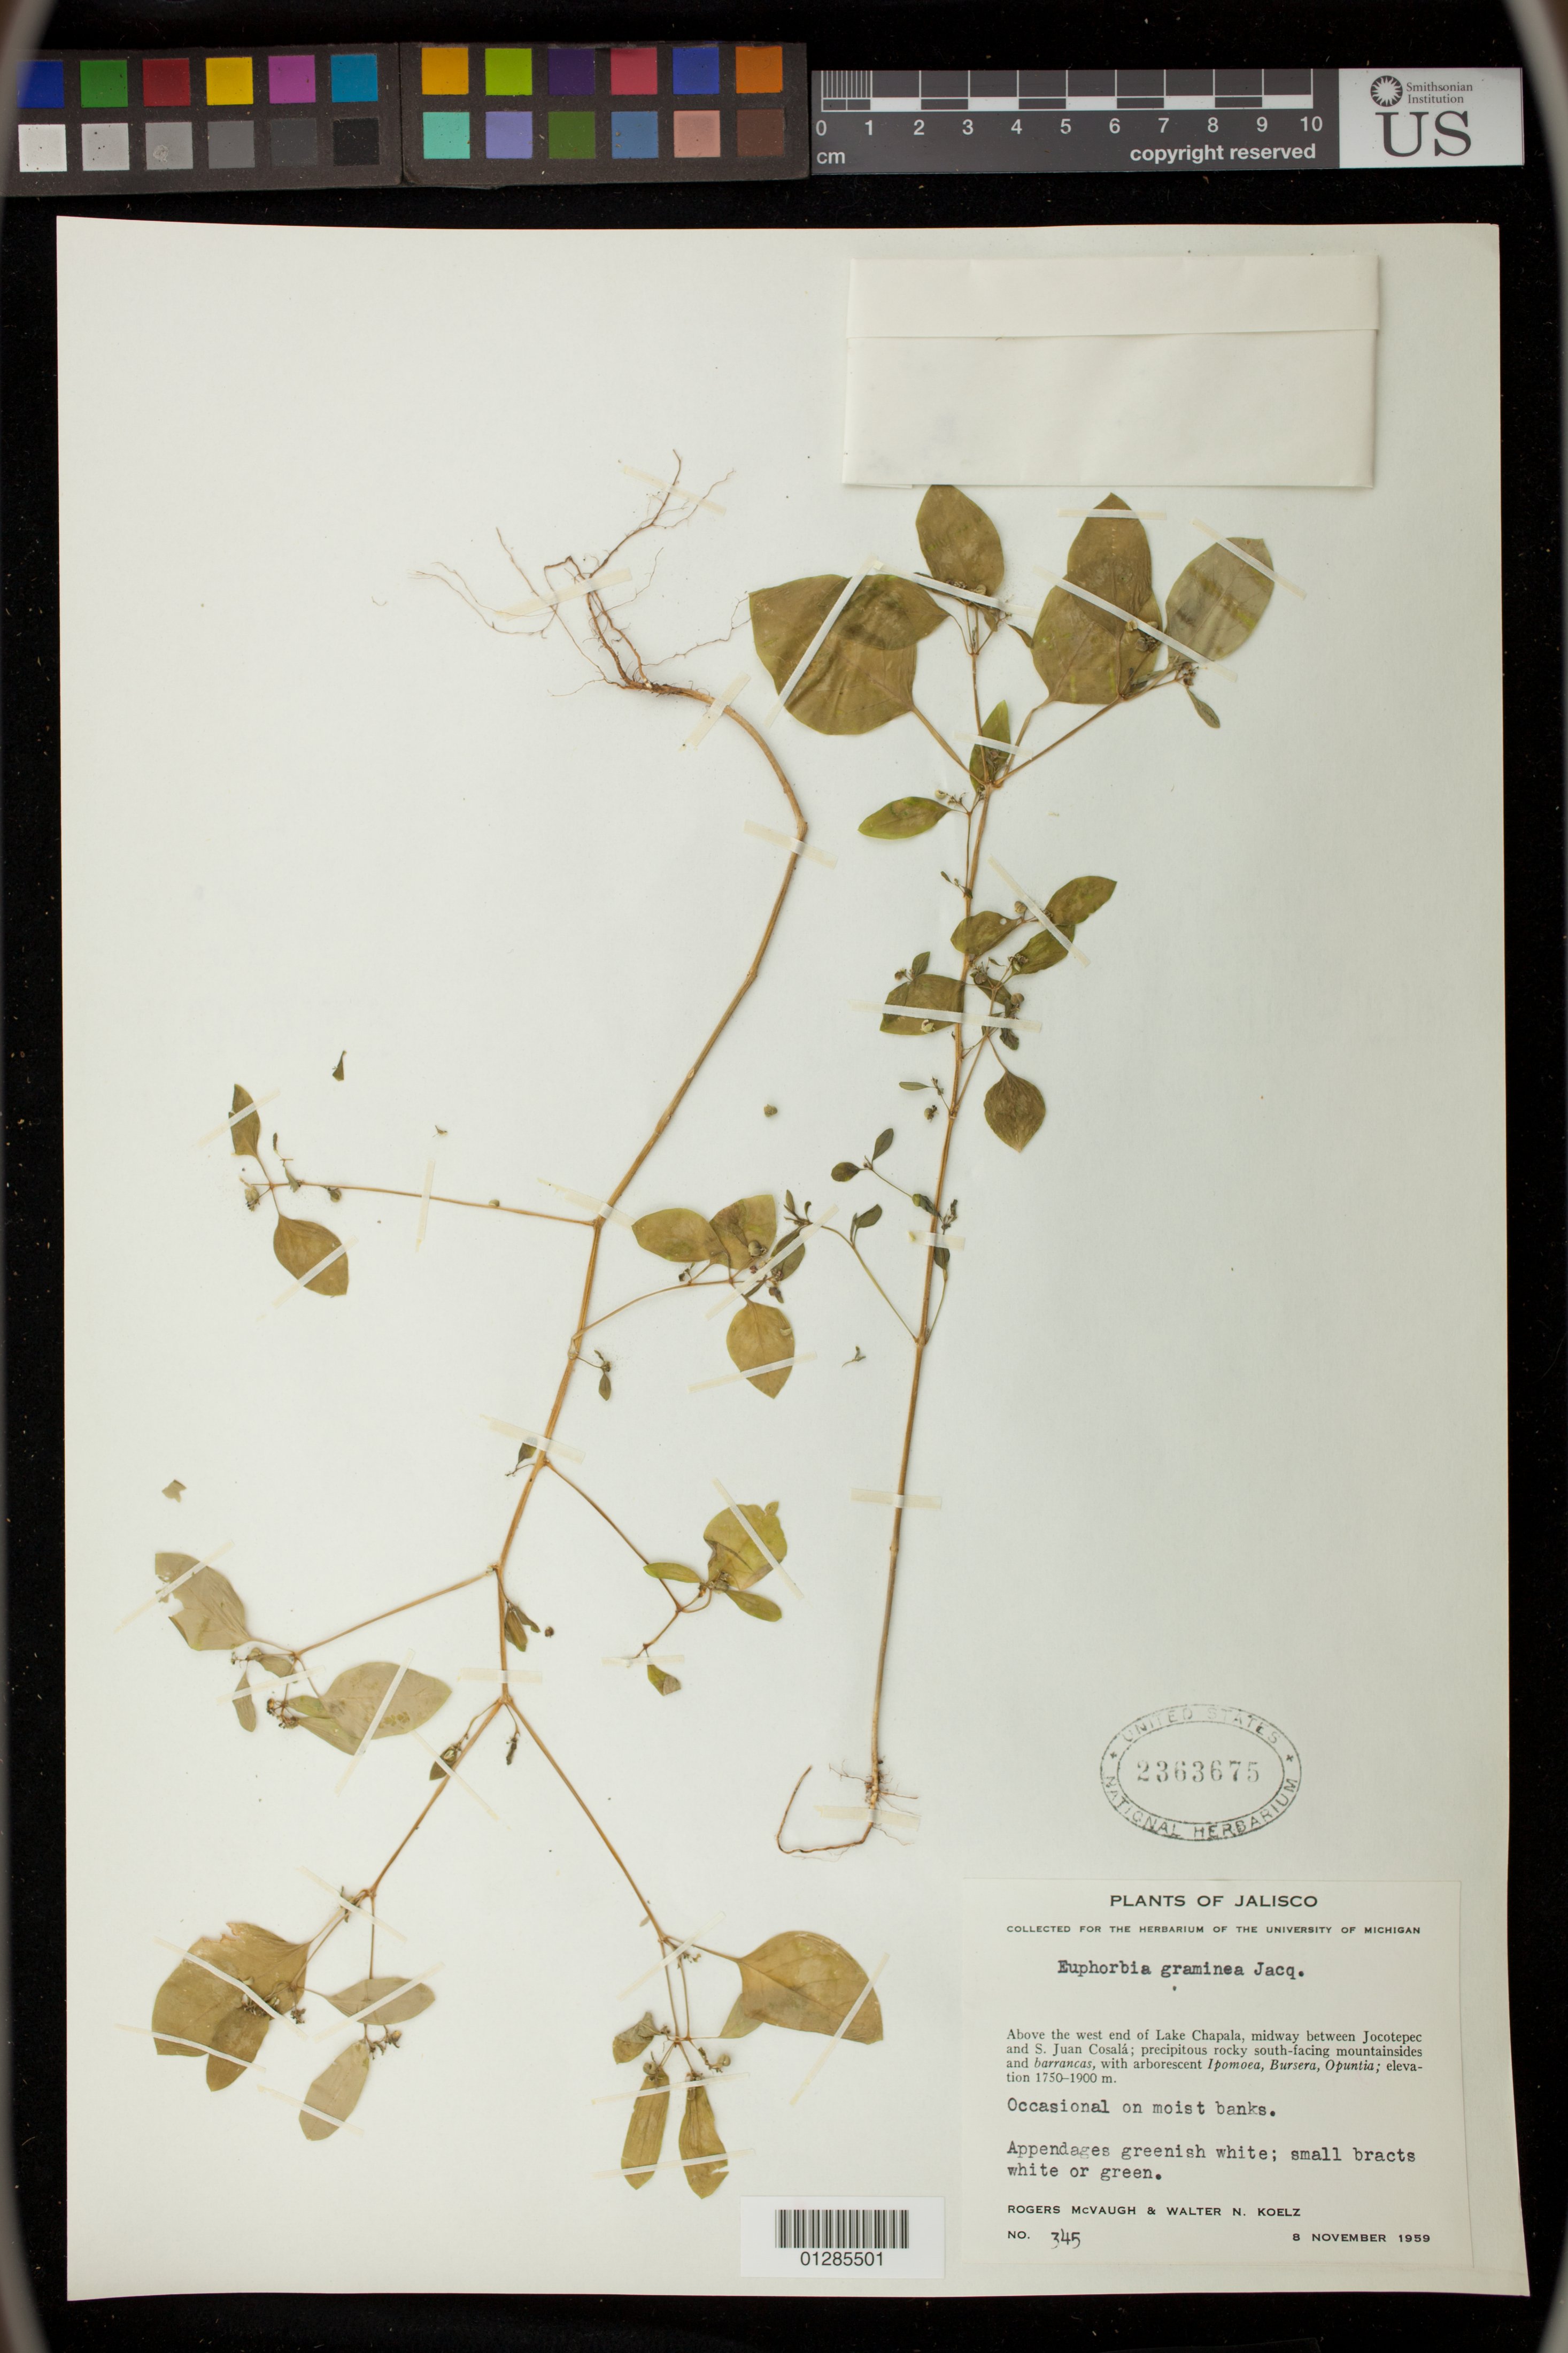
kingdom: Plantae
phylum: Tracheophyta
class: Magnoliopsida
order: Malpighiales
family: Euphorbiaceae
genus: Euphorbia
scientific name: Euphorbia graminea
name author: Jacq.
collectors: R. McVaugh & W. N. Koelz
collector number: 345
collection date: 1959-11-08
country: Mexico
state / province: Jalisco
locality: Above the west end of Lake Chapala, midway between Jocotepec and S. Juan Cosala, south-facing mountainsides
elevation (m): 1750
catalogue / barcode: US 2363675